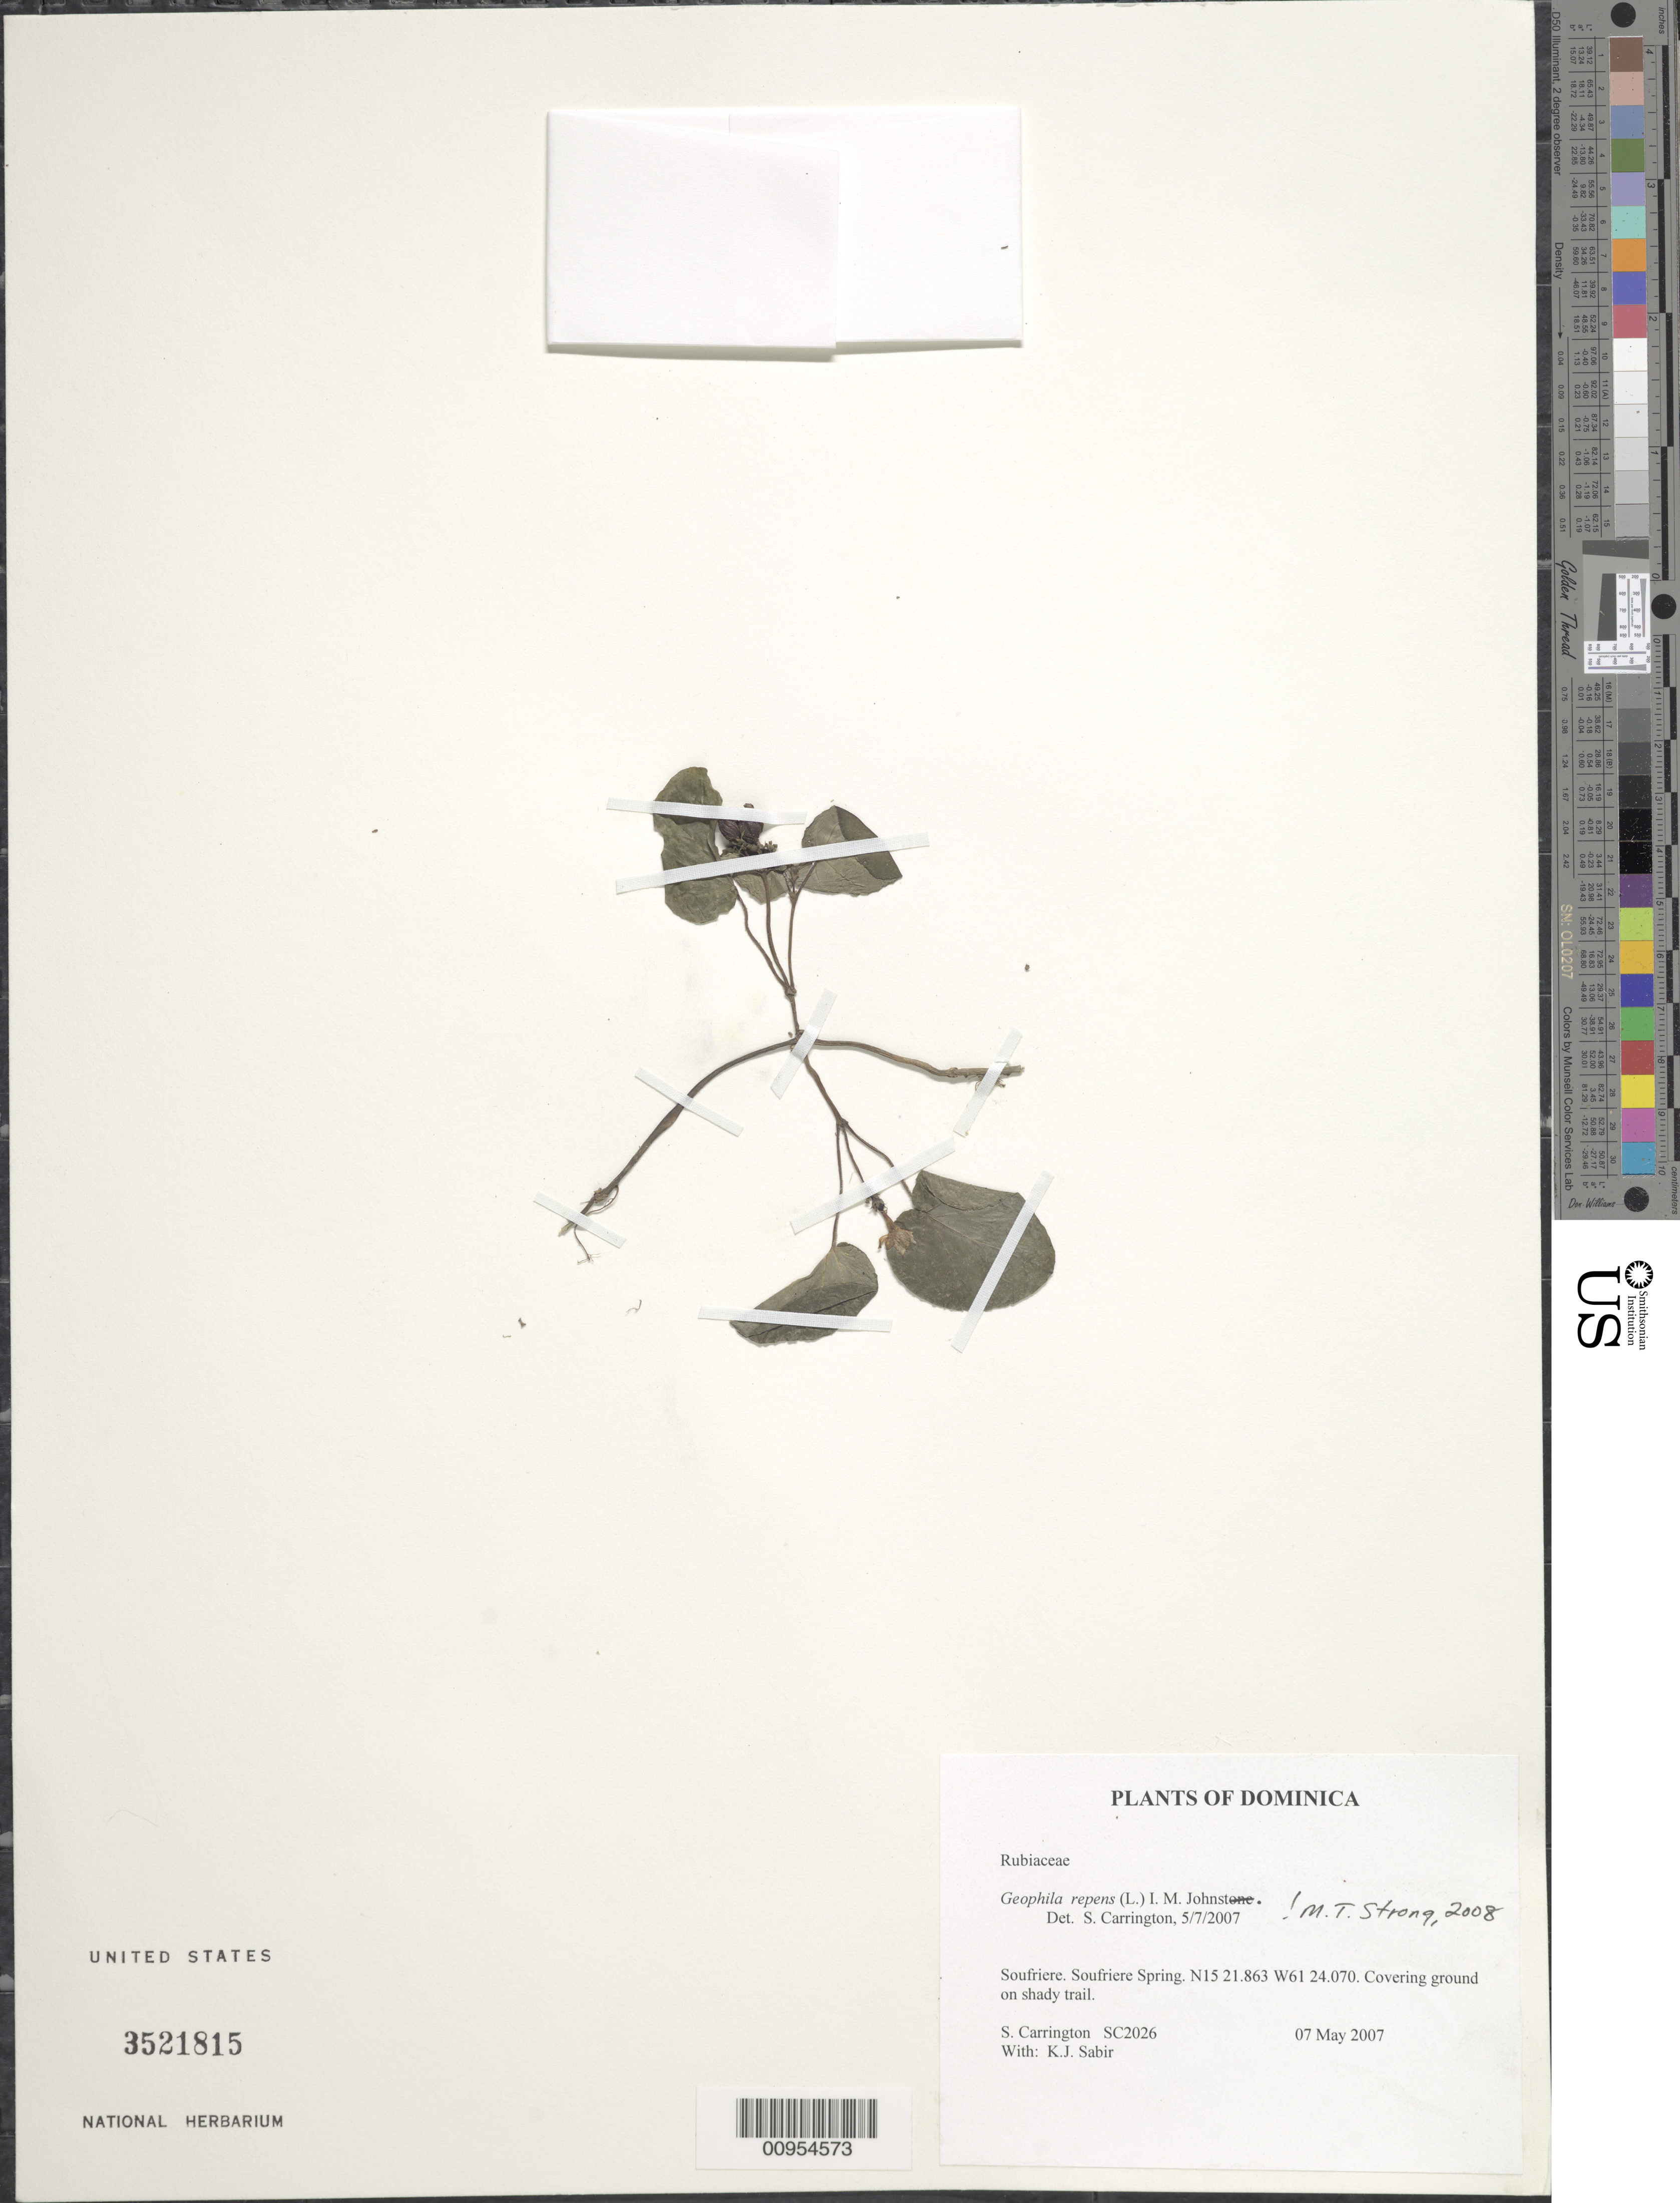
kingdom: Plantae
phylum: Tracheophyta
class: Magnoliopsida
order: Gentianales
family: Rubiaceae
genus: Geophila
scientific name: Geophila repens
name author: (L.) I.M. Johnst.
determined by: Strong, M. T., (US), Smithsonian Institution - National Museum of Natural History (UNITED STATES)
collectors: C. M. S. Carrington & K. Sabir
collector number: SC 2026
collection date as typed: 07 May 2007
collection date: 2007-05-07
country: Dominica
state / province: St. Mark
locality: Soufriere Spring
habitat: Covering ground on shady trail.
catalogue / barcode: US 3521815